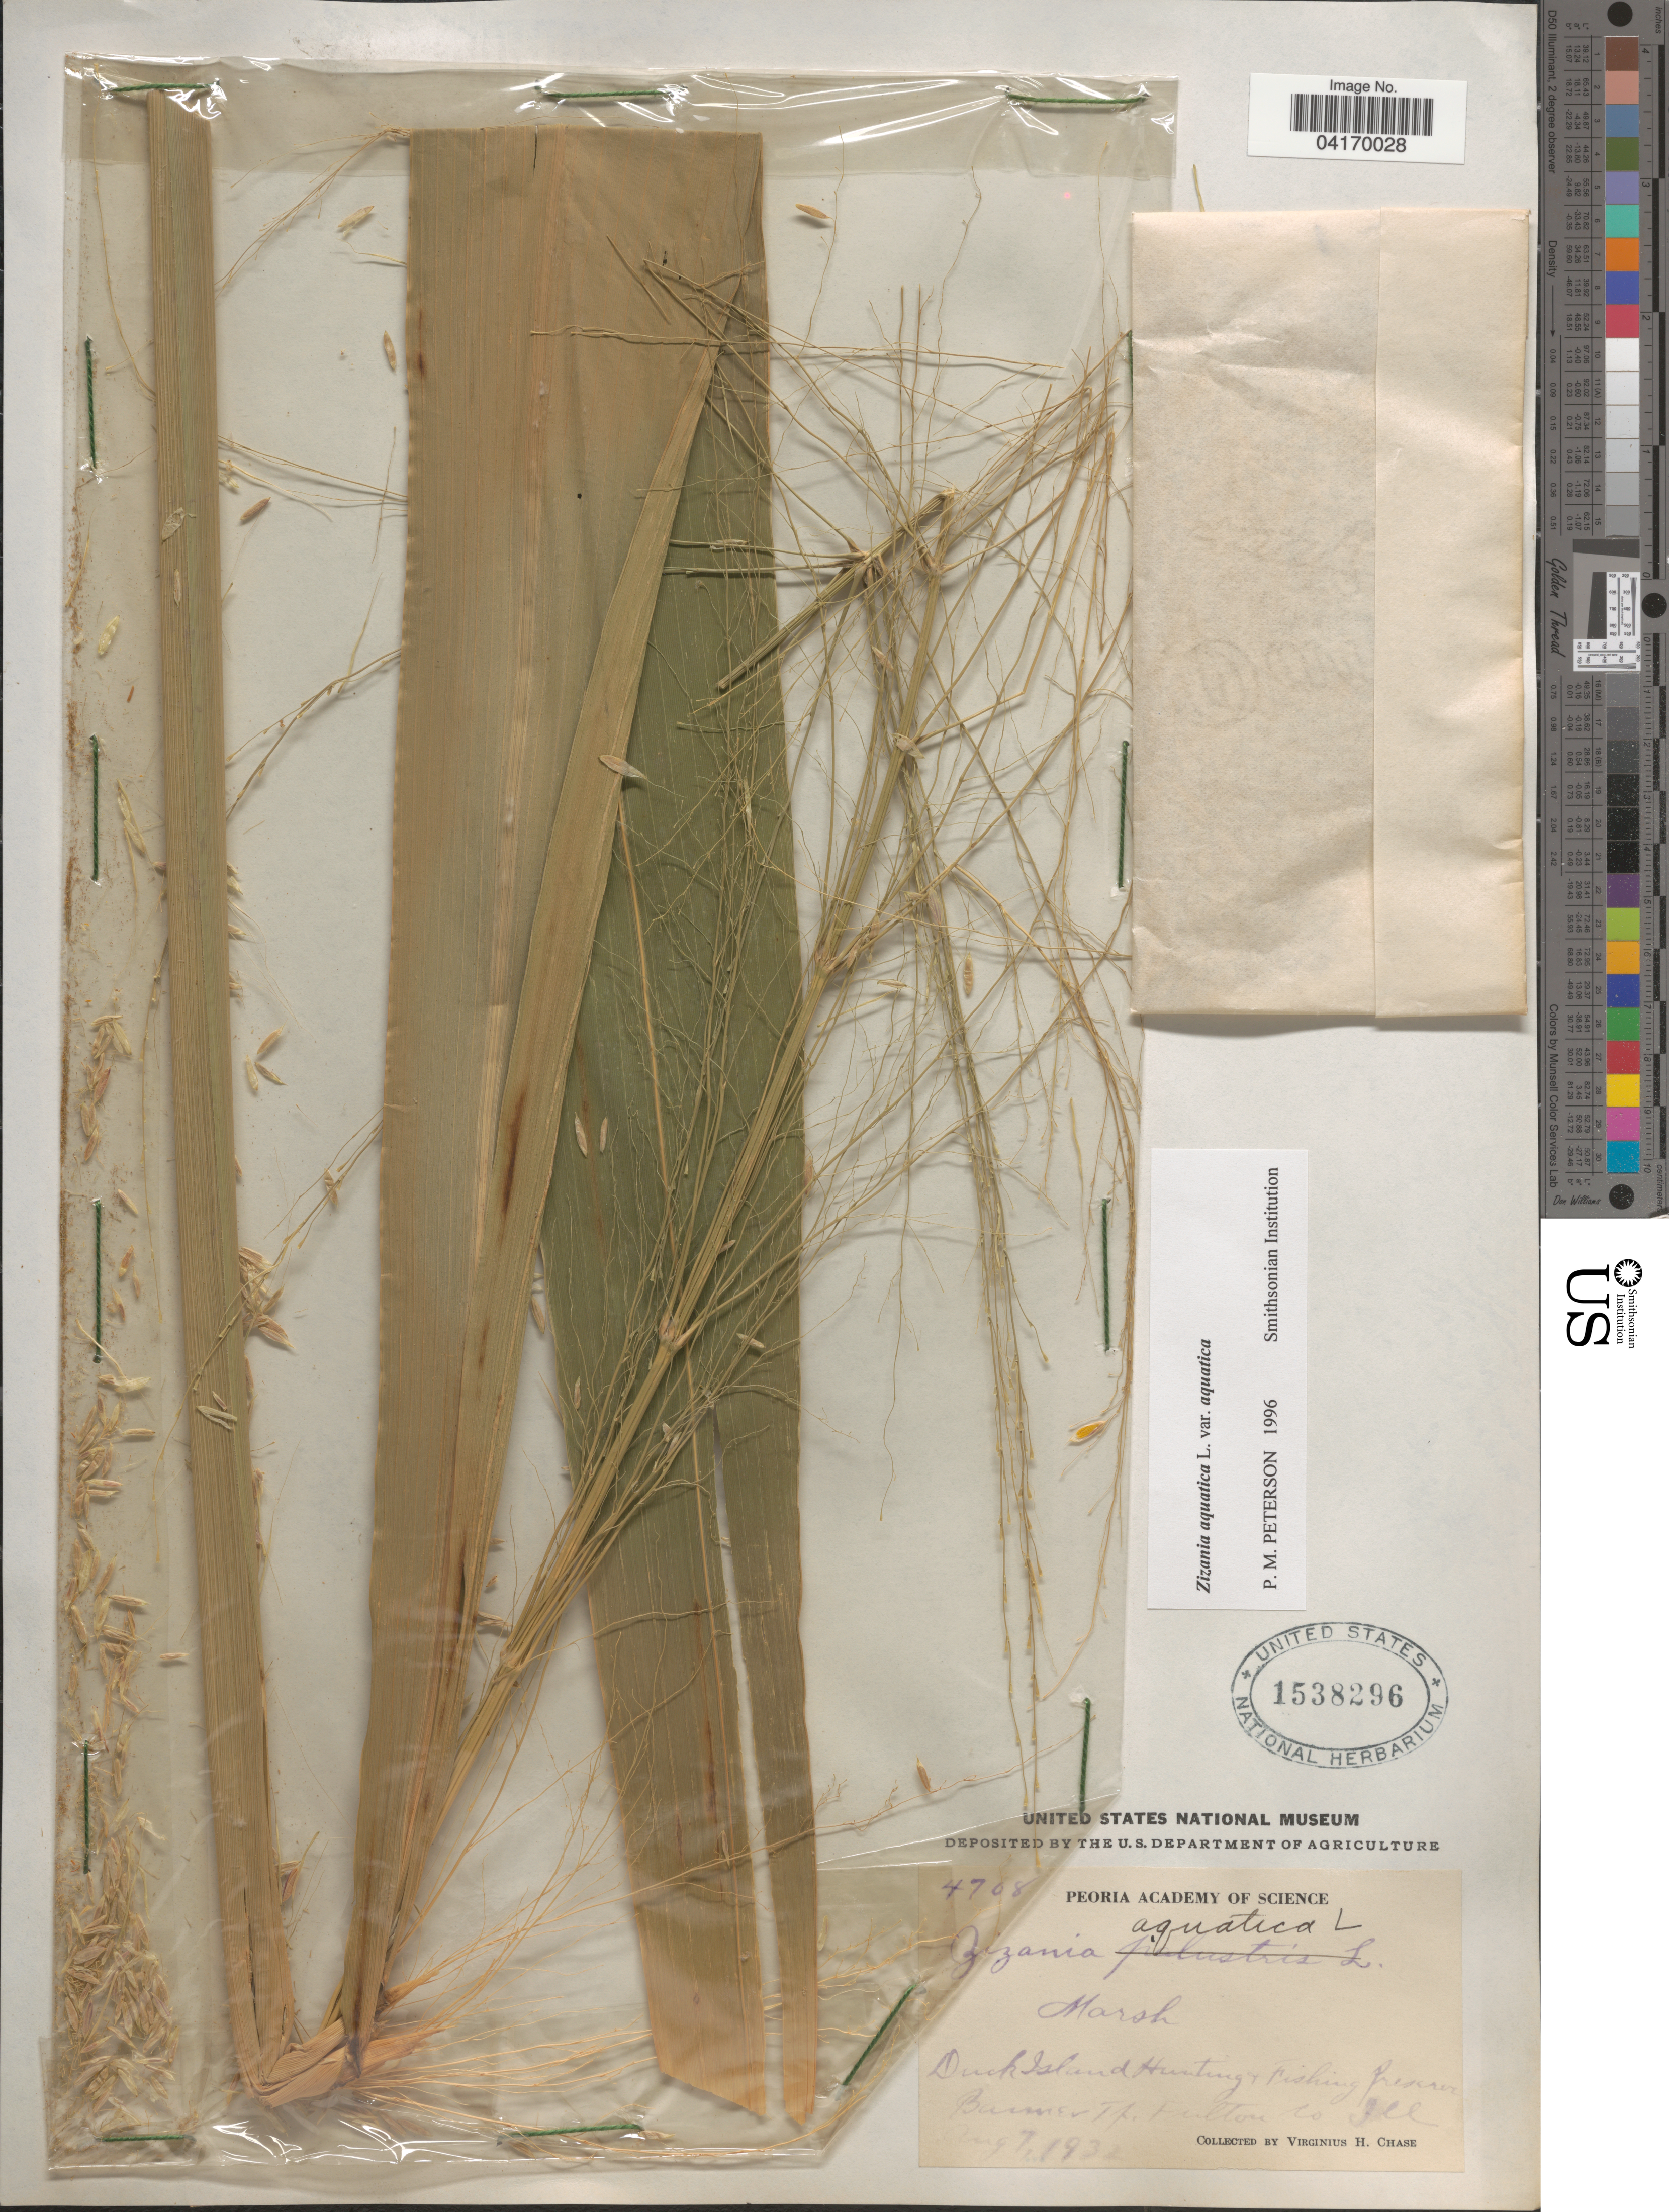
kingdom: Plantae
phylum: Tracheophyta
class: Liliopsida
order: Poales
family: Poaceae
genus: Zizania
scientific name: Zizania aquatica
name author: L.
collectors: V. H. Chase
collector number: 4708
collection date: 1932-08-07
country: United States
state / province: Illinois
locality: Duck Island, Hunting & Fishing Preserve, Banner Tp. Fulton Co.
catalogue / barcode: US 1538296